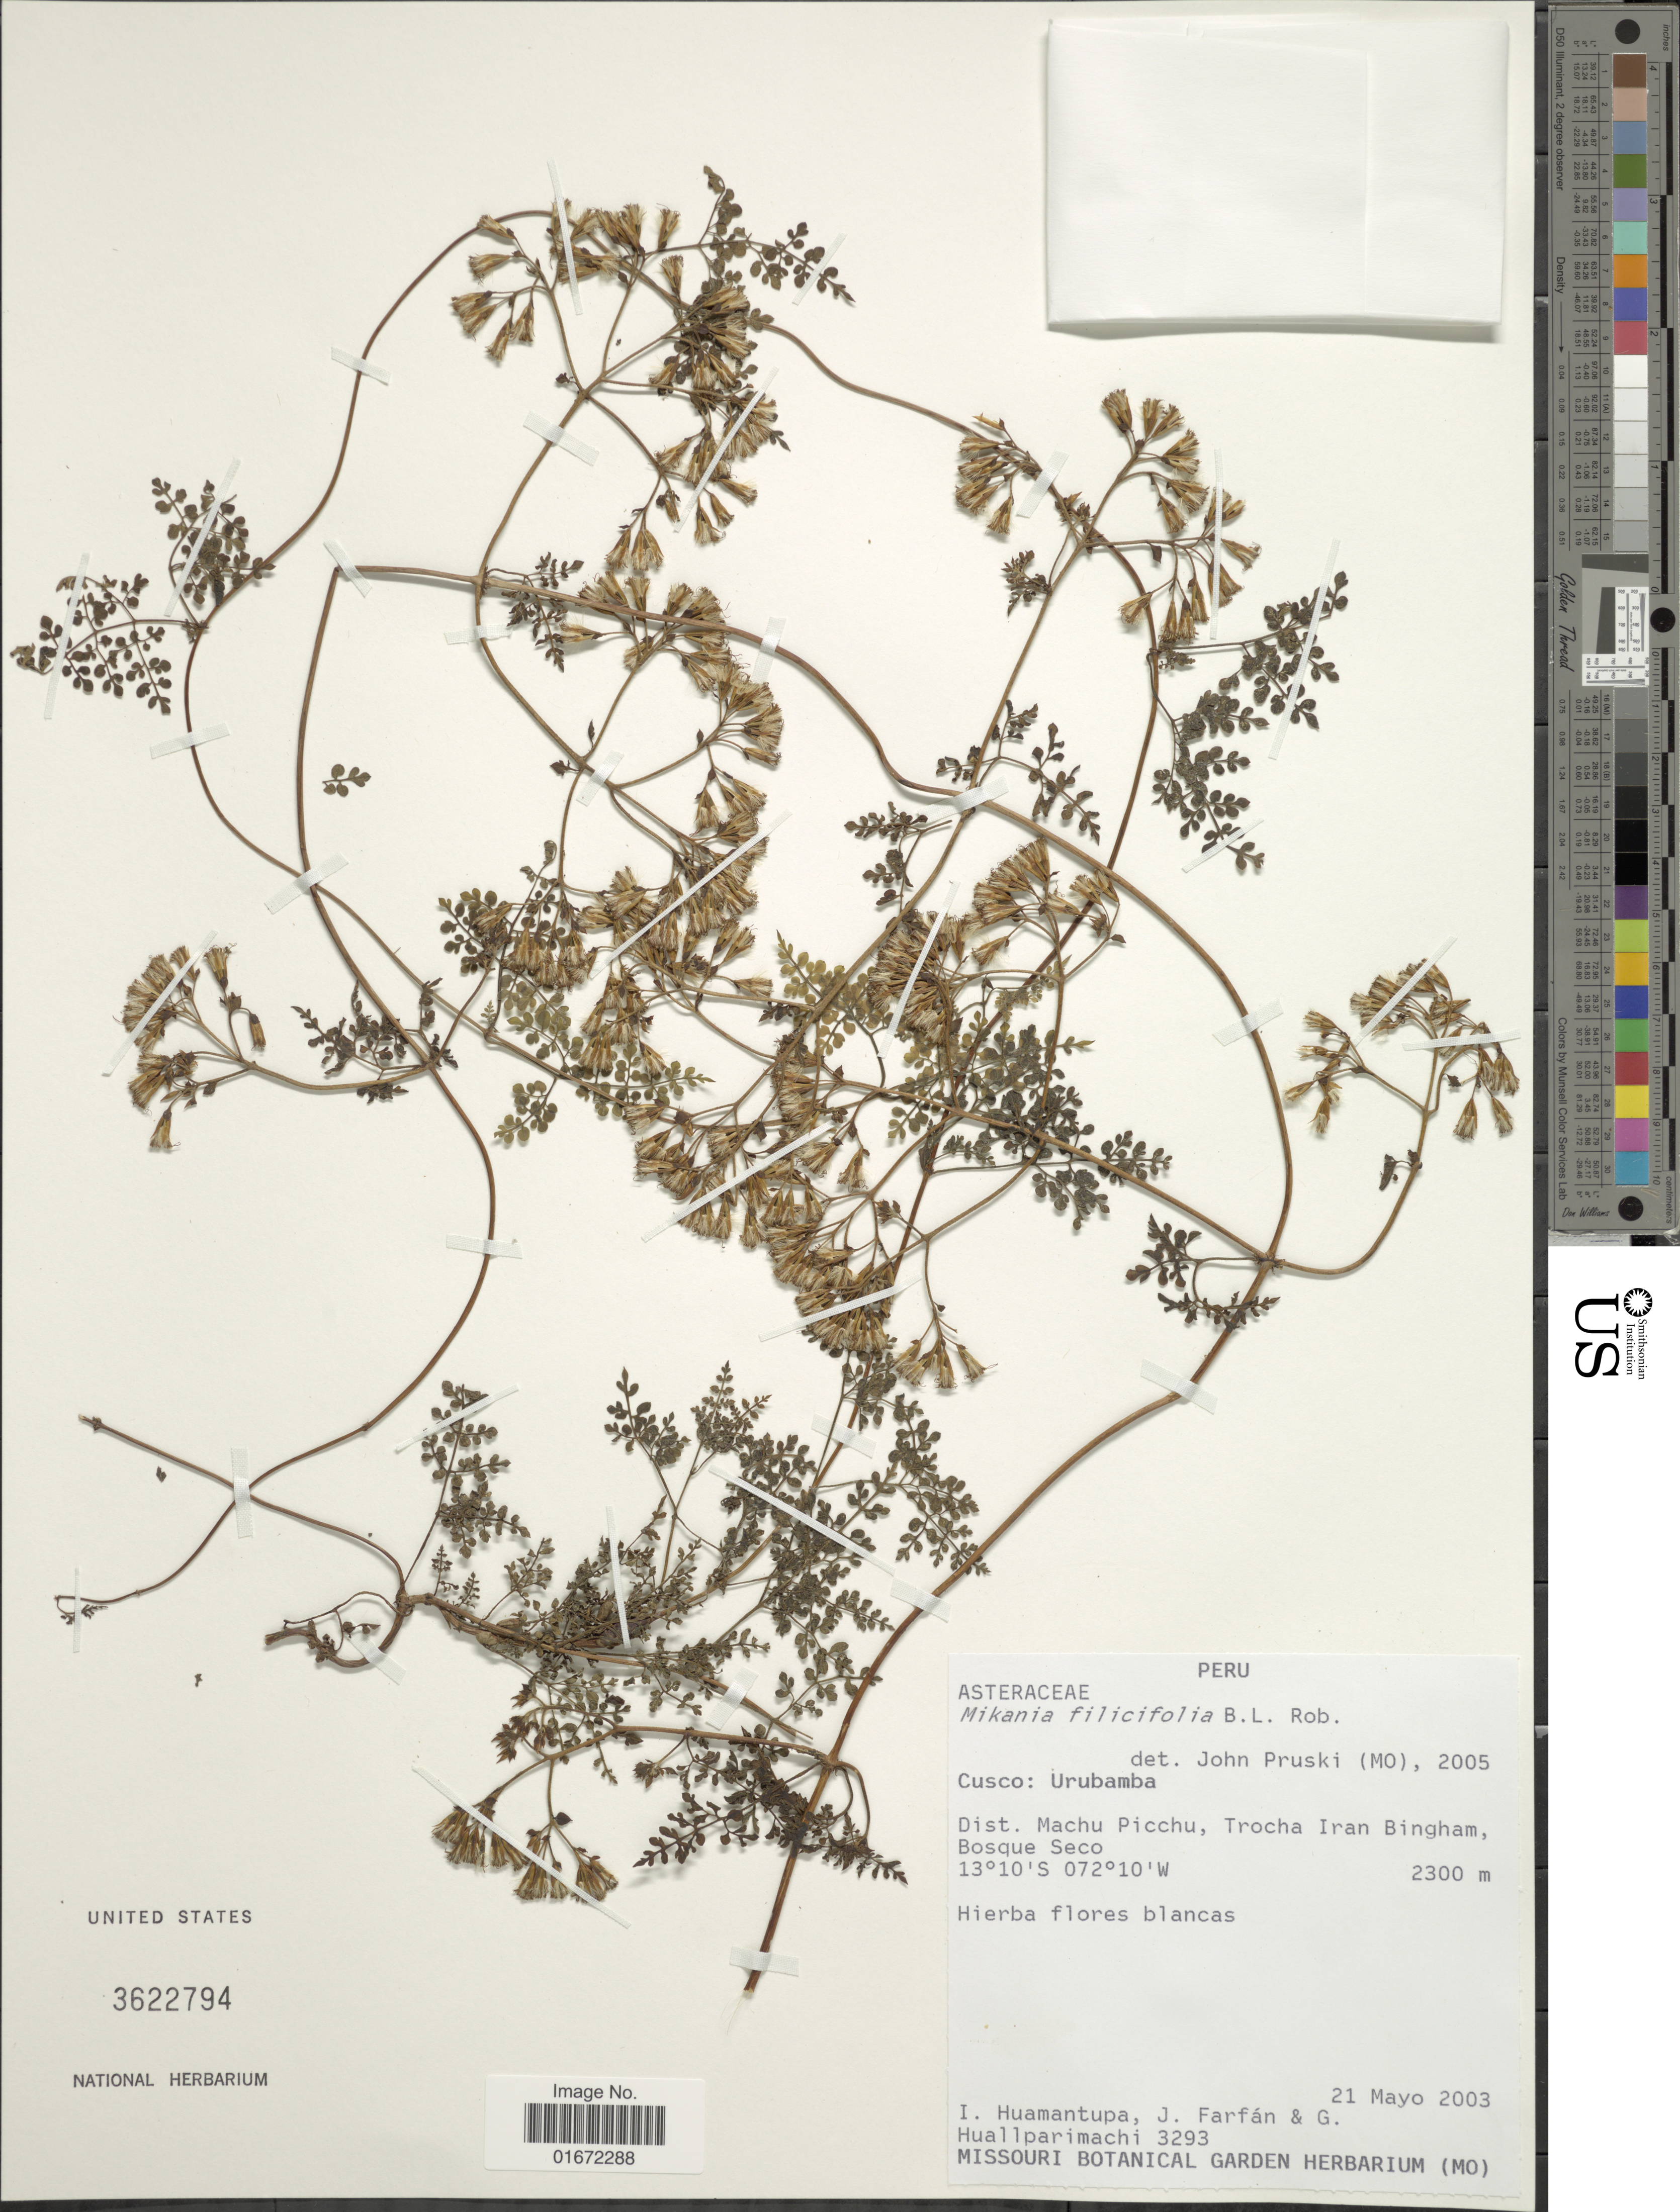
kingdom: Plantae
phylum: Tracheophyta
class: Magnoliopsida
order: Asterales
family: Asteraceae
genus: Mikania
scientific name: Mikania filicifolia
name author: B.L. Rob.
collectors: I. Huamantupa, J. Farfán & G. Huallparimachi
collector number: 3293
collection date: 2003-05-21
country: Peru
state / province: Cusco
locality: Cusco: Urubamba. Dist. Machu Picchu, Trocha Iran Bingham, Bosque Seco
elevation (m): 2300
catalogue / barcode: US 3622794